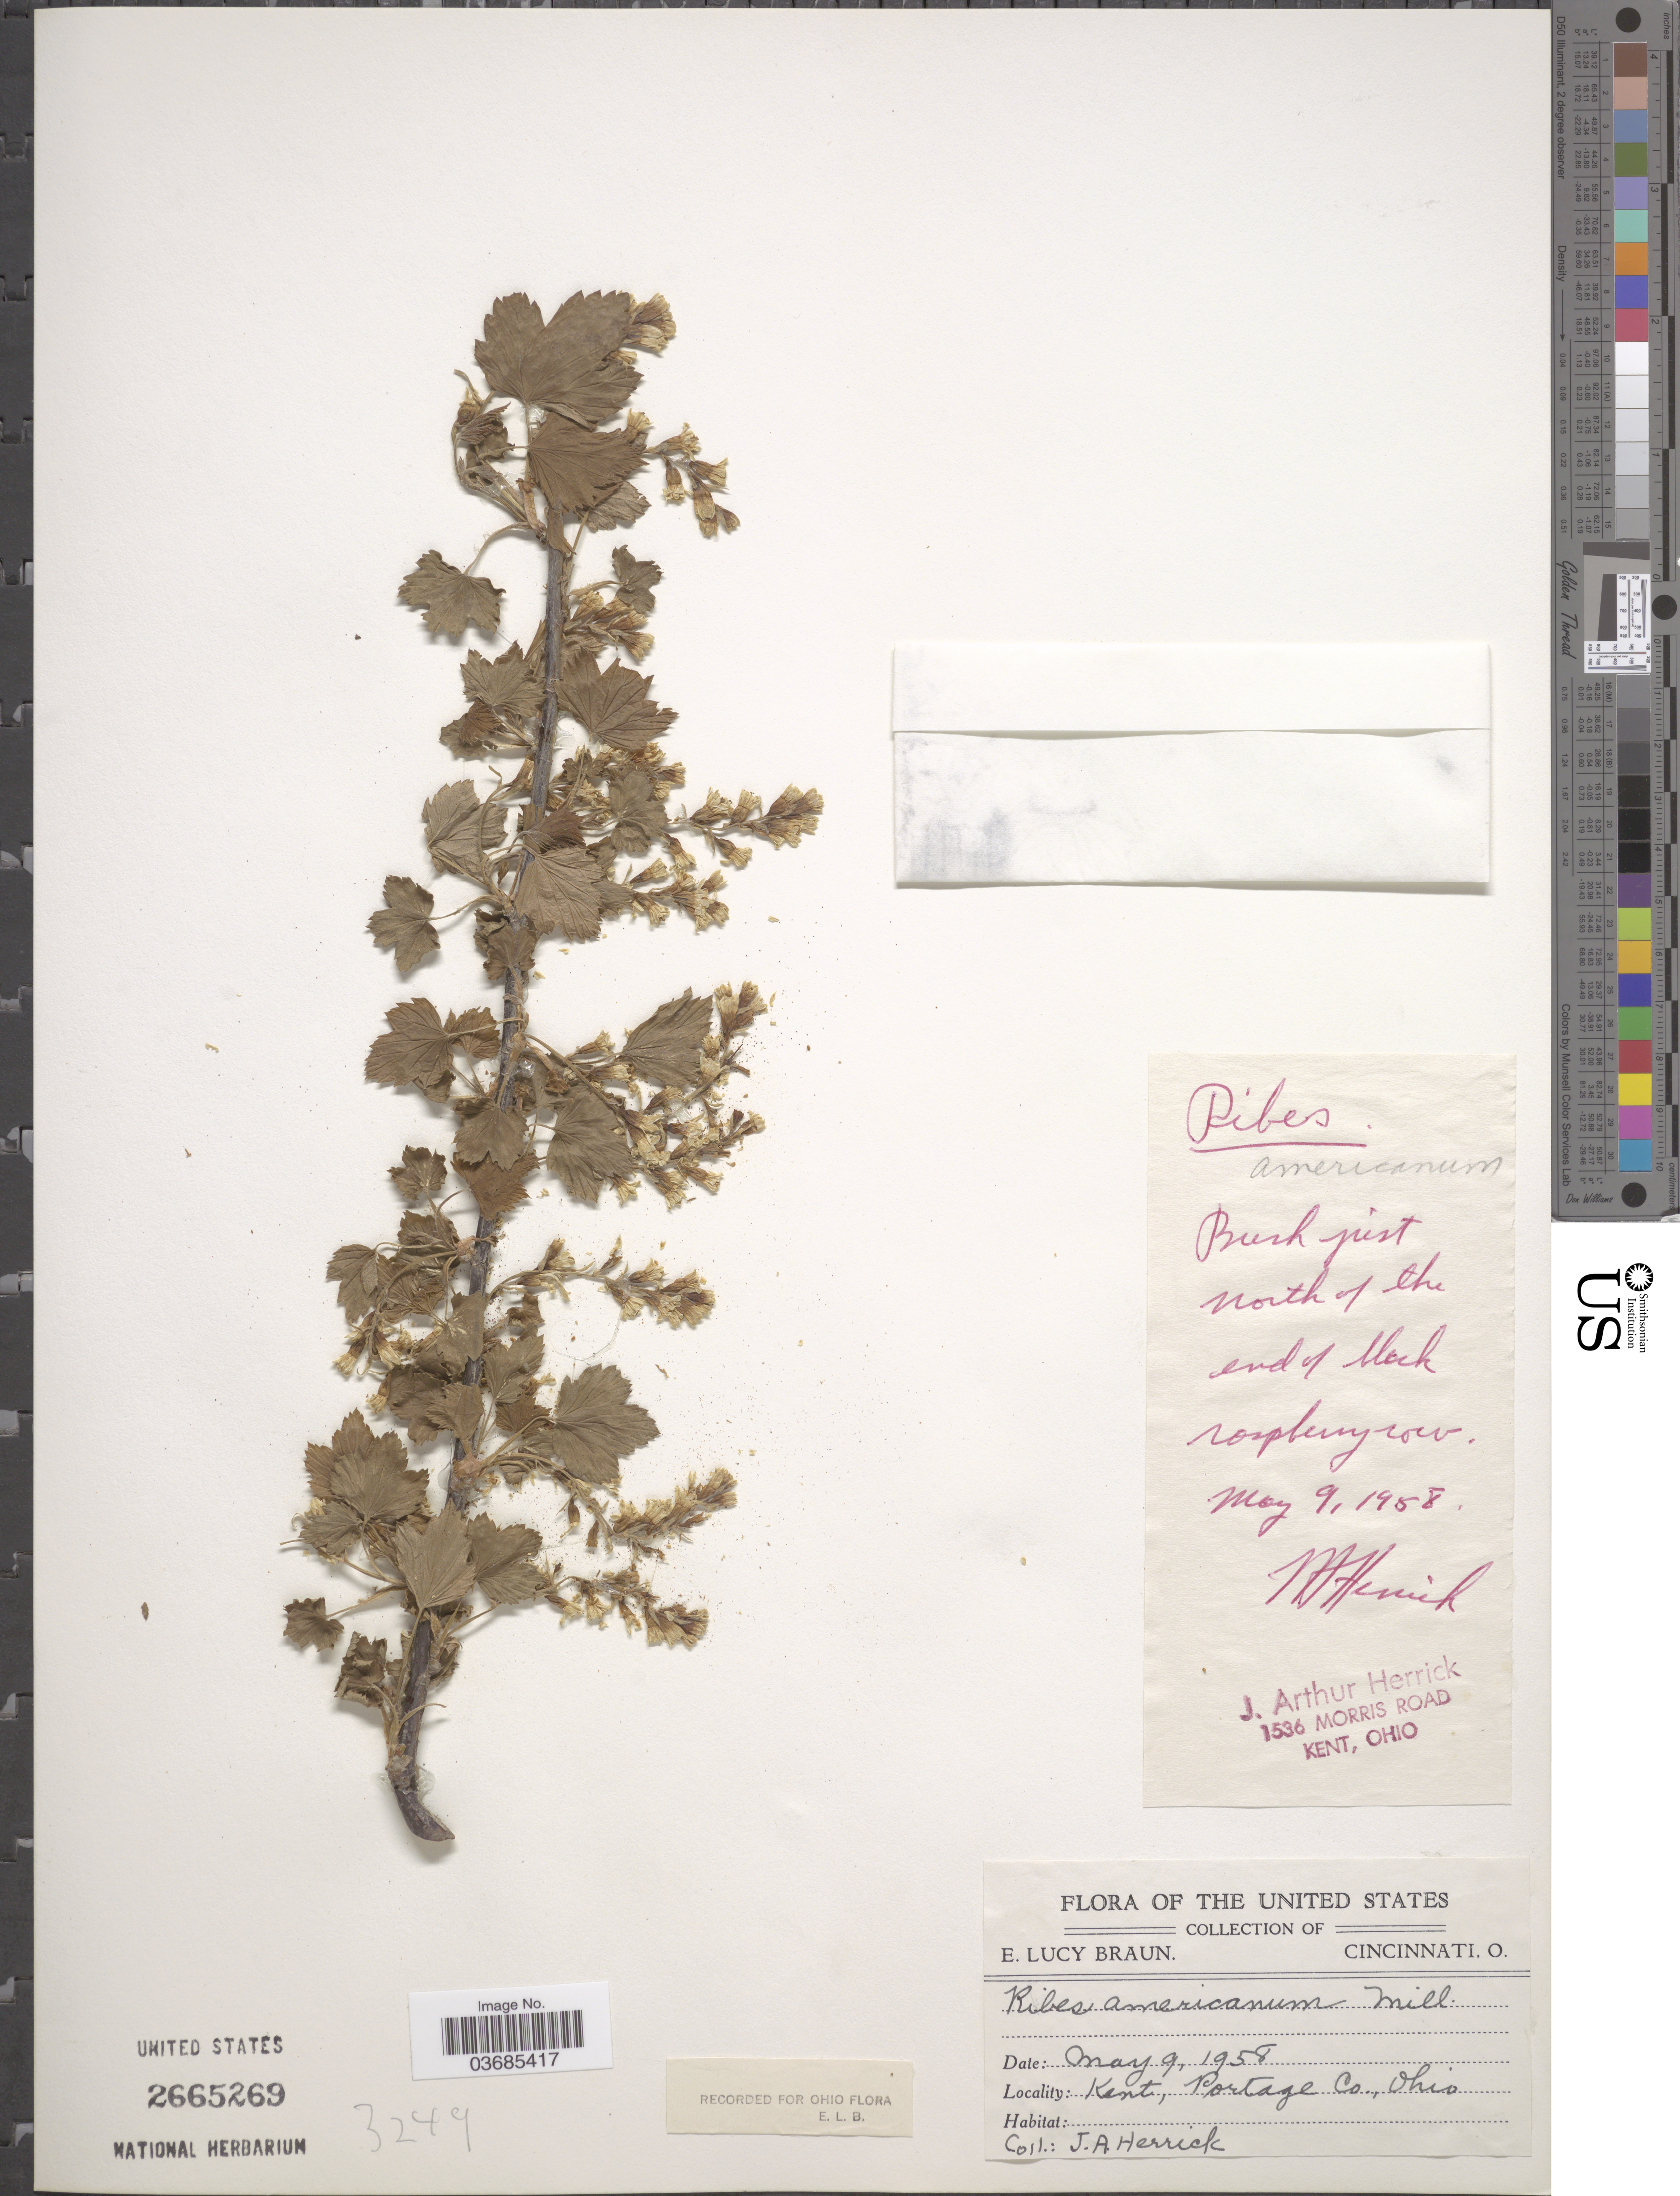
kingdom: Plantae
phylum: Tracheophyta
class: Magnoliopsida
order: Saxifragales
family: Grossulariaceae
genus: Ribes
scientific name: Ribes americanum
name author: Mill.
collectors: J. Herrick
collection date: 1958-05-09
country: United States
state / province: Ohio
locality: Kent, Portage Co.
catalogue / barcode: US 2665269